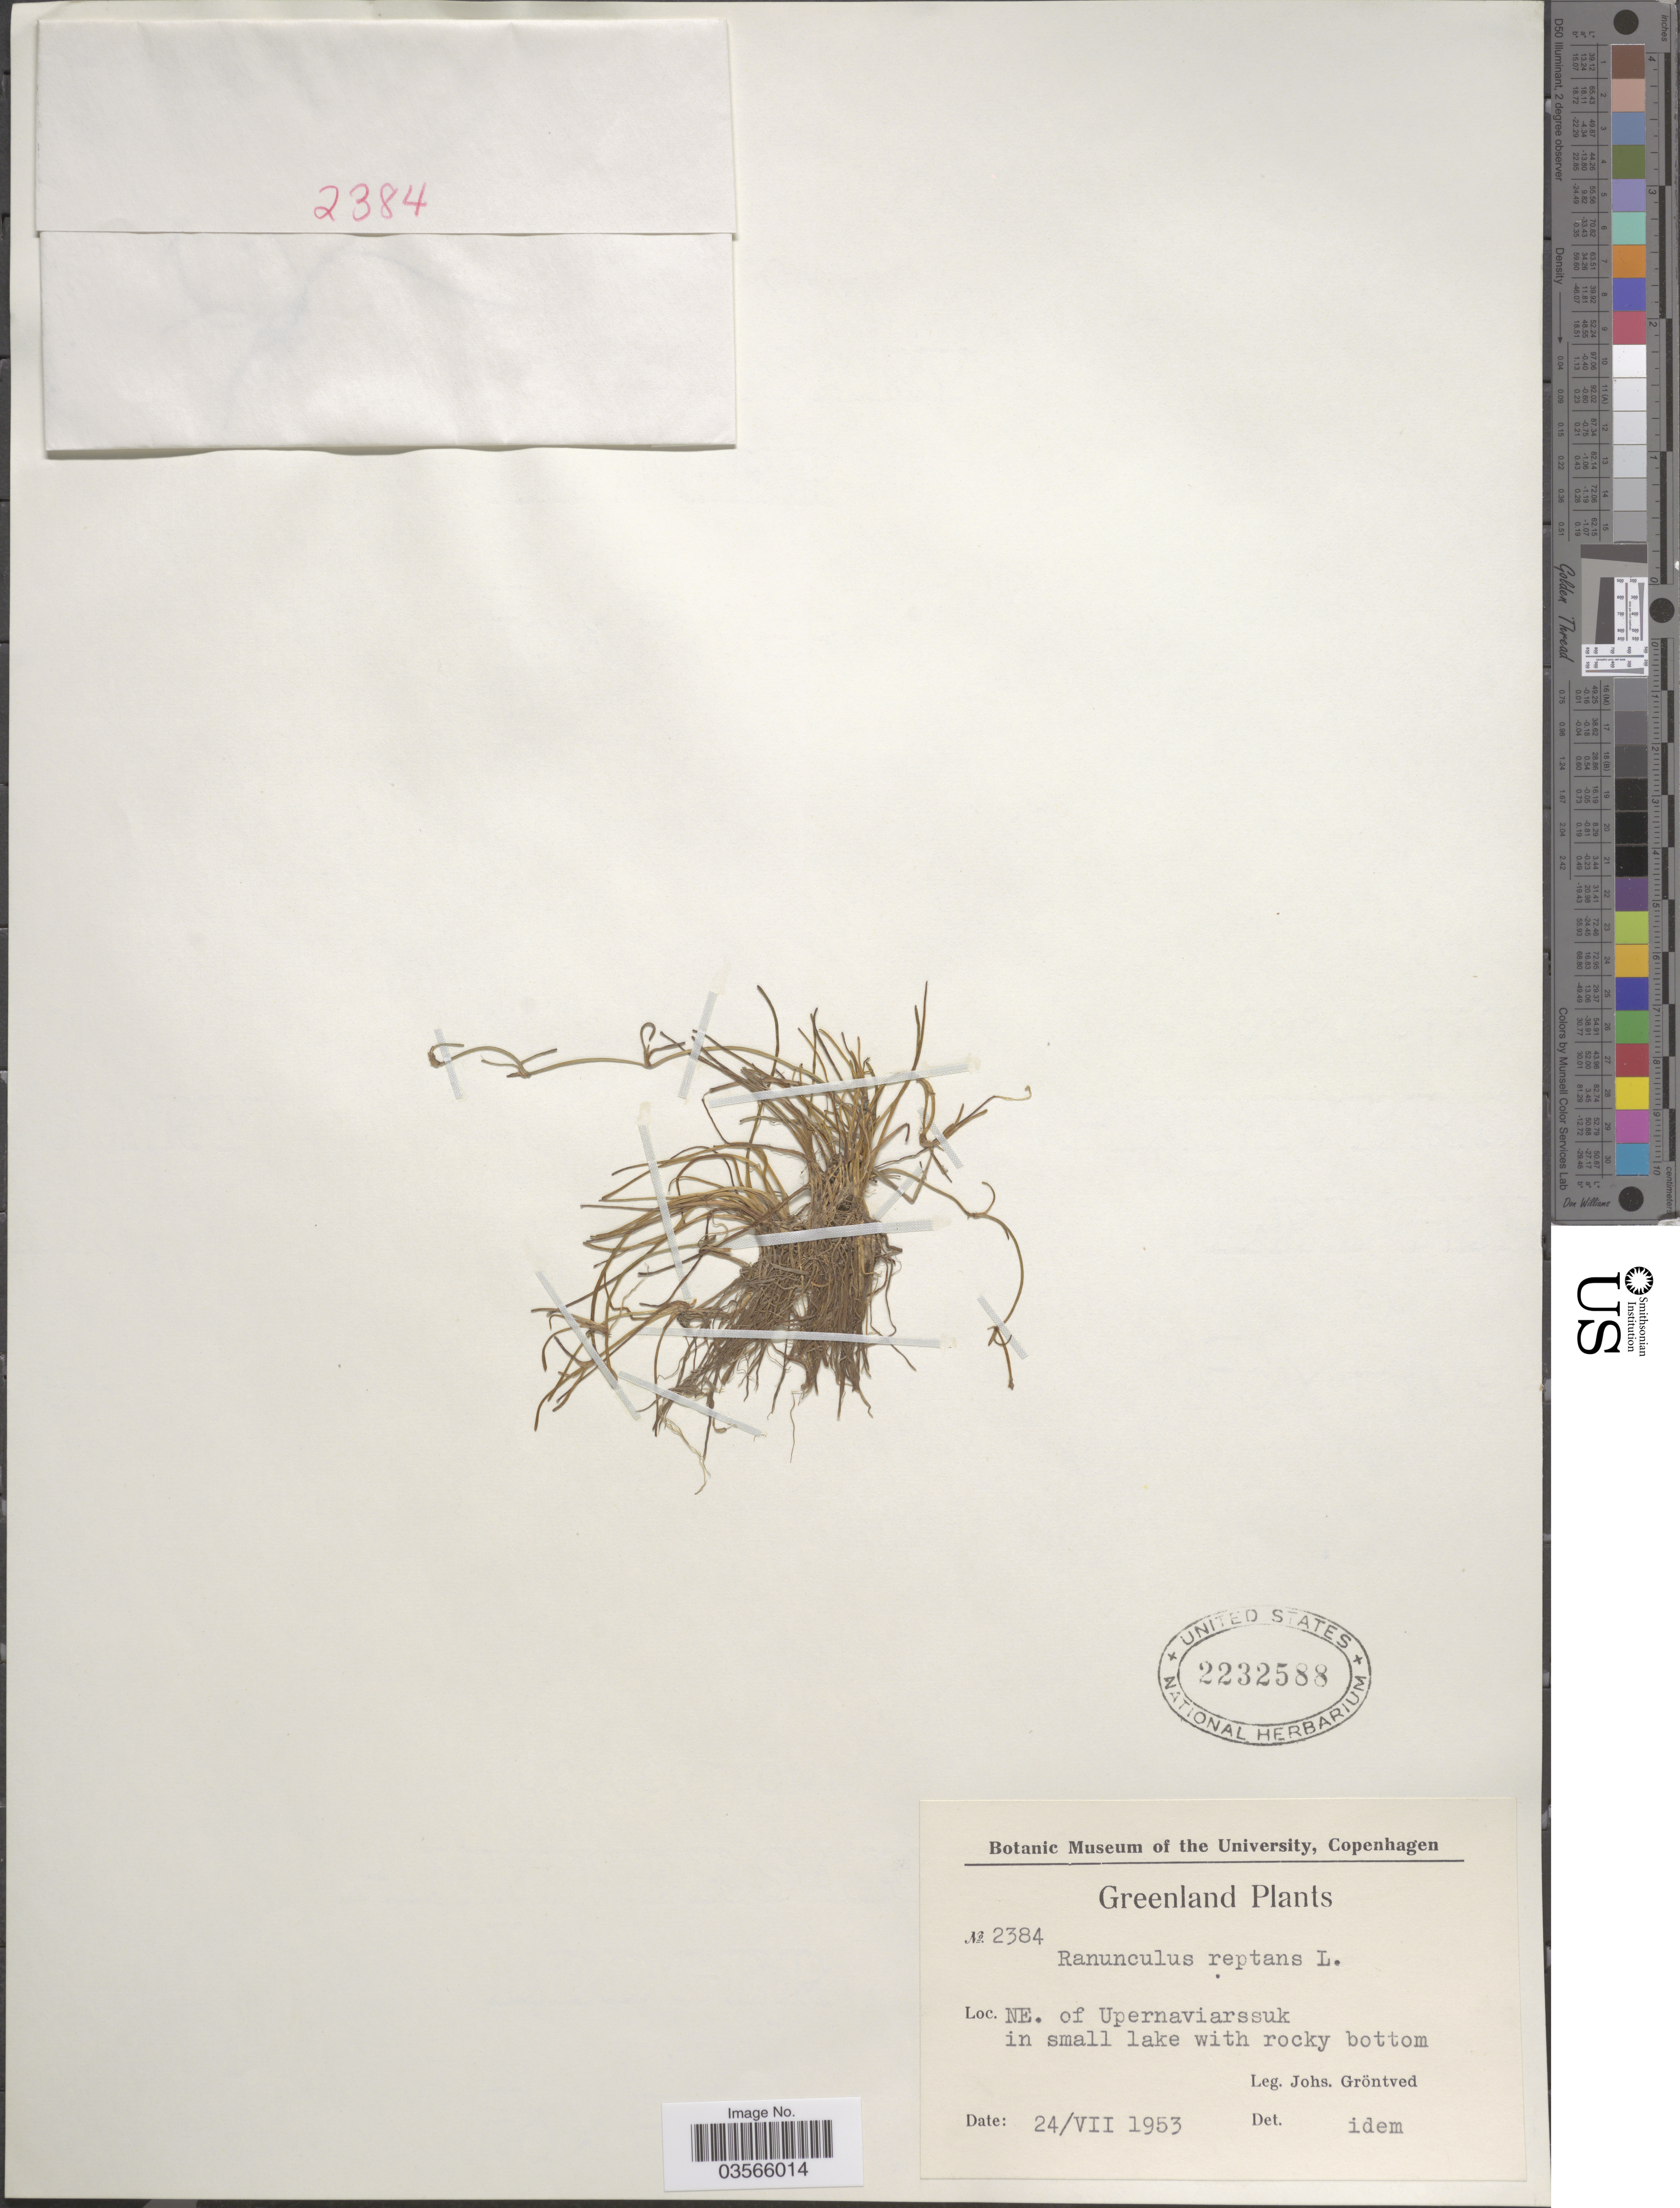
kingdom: Plantae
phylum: Tracheophyta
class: Magnoliopsida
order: Ranunculales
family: Ranunculaceae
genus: Ranunculus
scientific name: Ranunculus flammula var. filiformis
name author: (Michx.) Hook.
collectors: J. Gröntved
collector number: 2384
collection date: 1953-07-24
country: Greenland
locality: NE. of Upernaviarssuk in small lake with rocky bottom.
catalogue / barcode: US 2232588